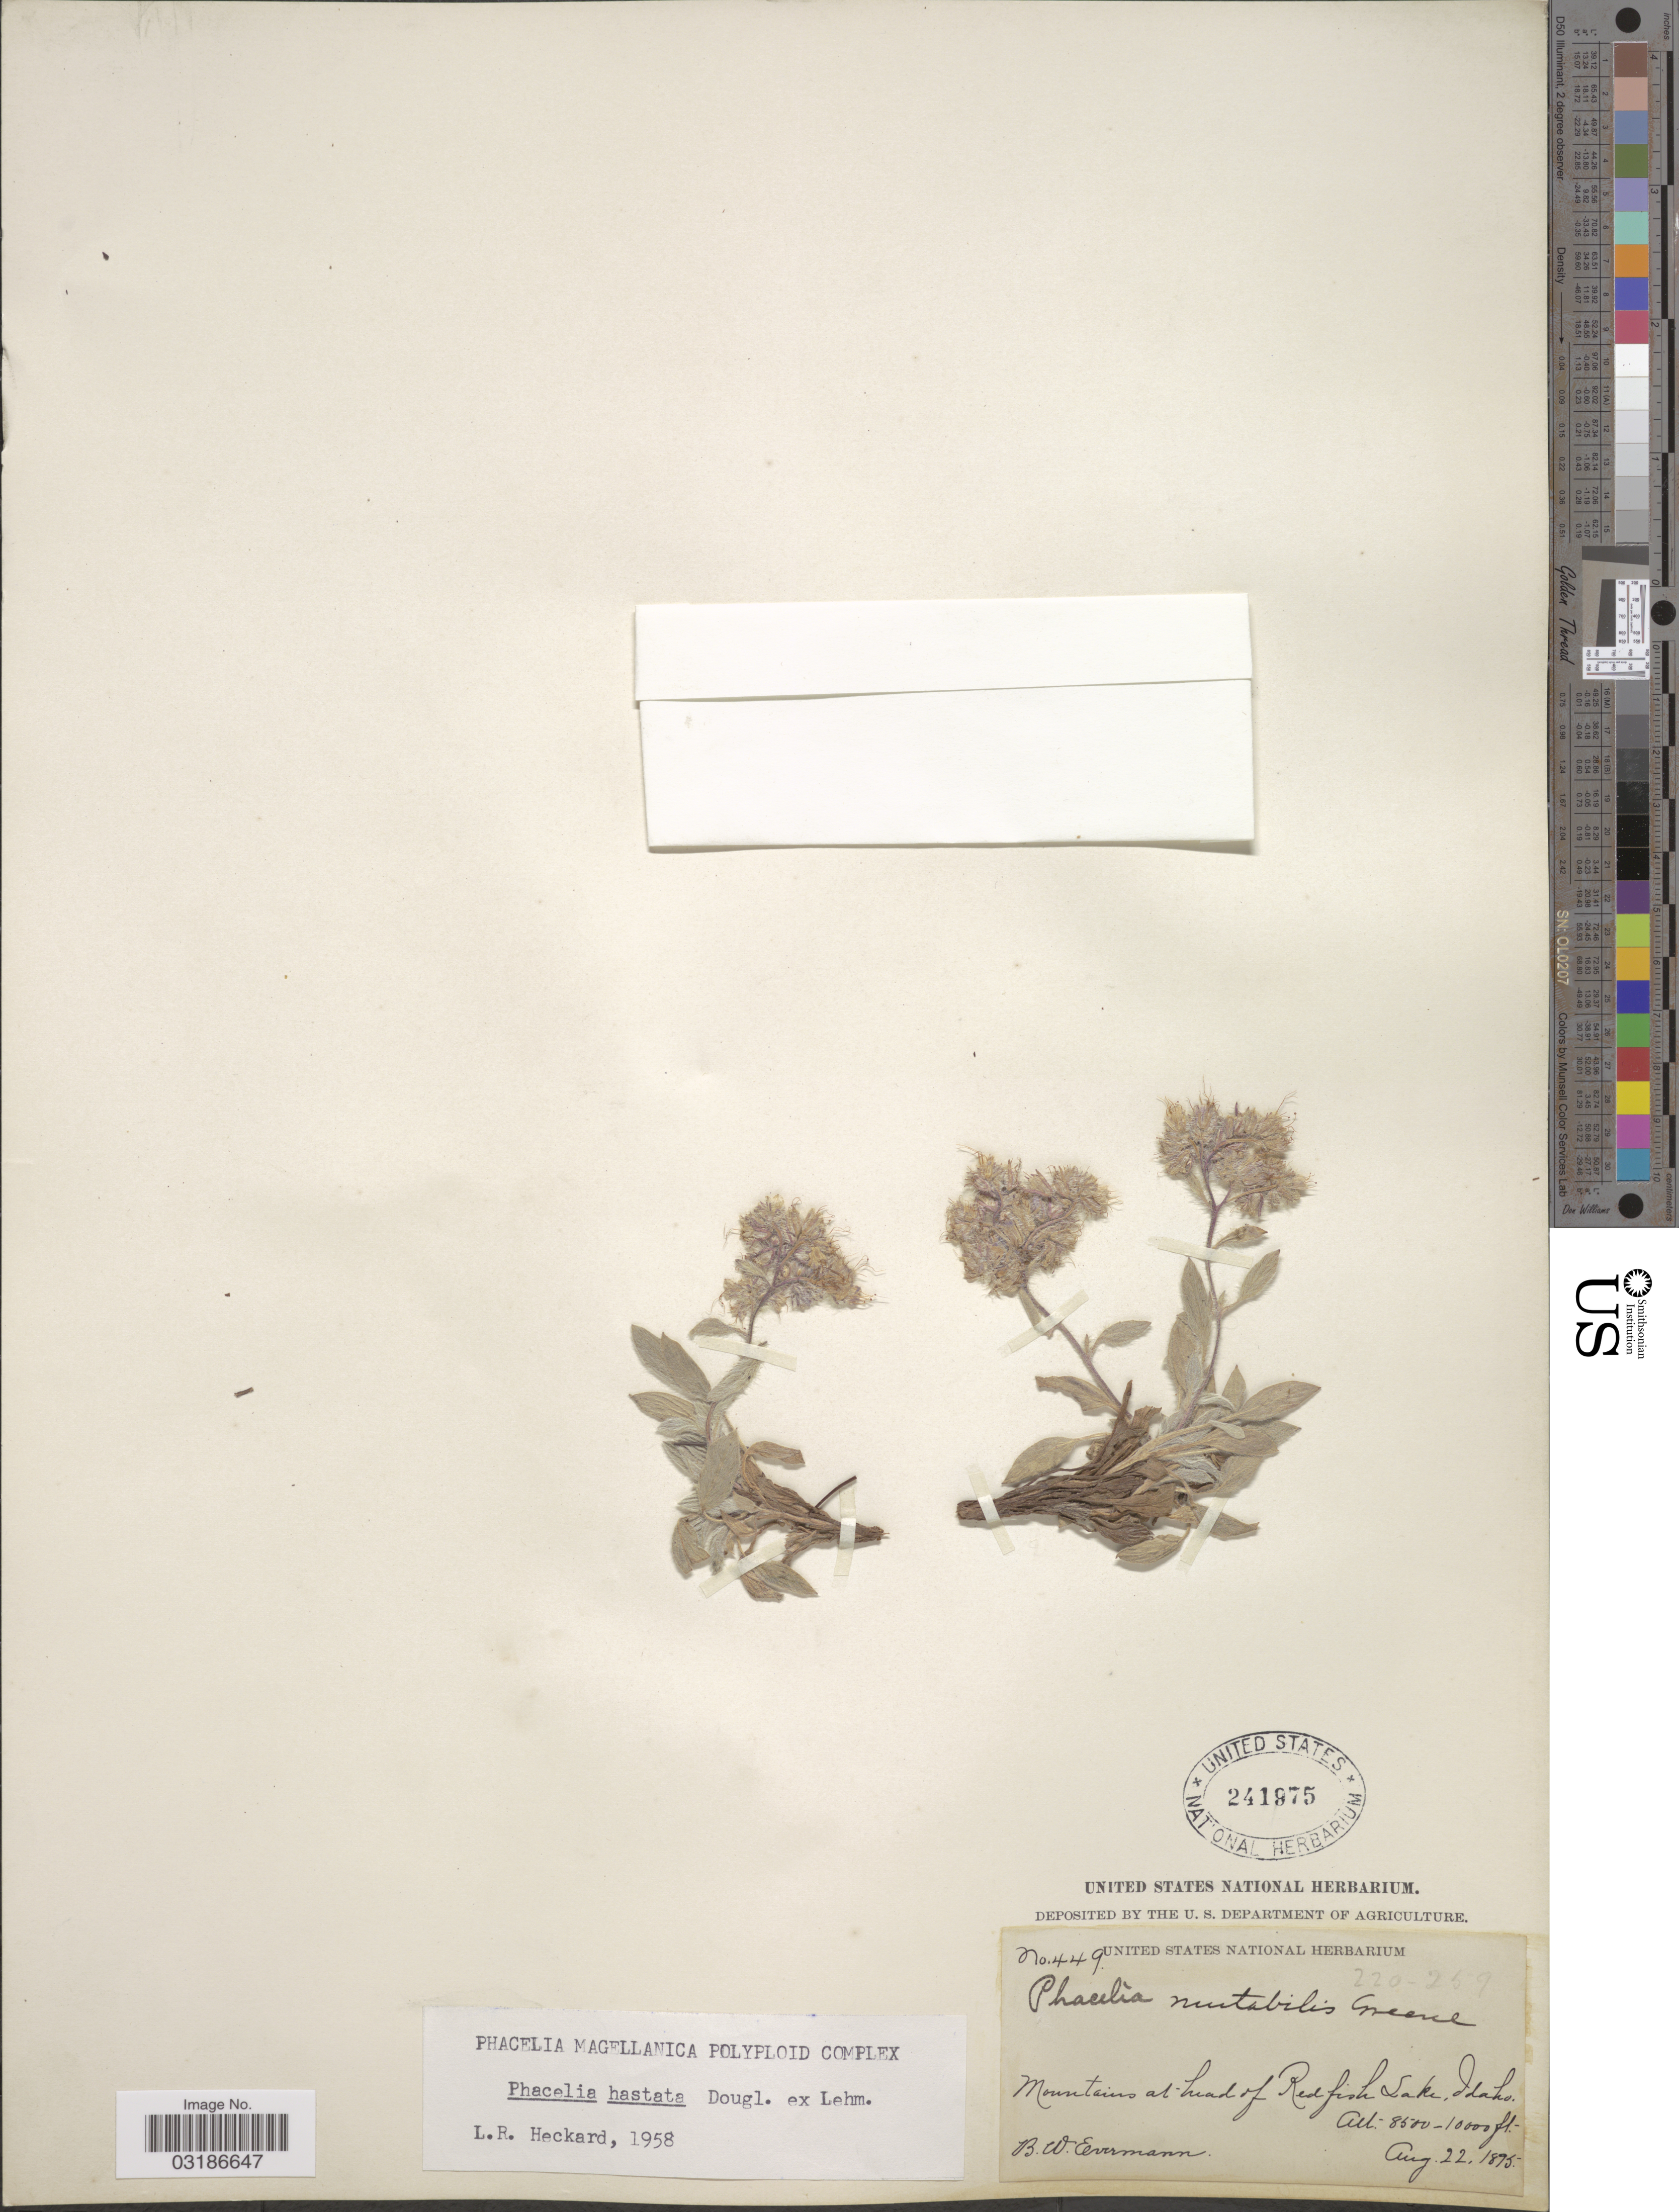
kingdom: Plantae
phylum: Tracheophyta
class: Magnoliopsida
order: Boraginales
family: Hydrophyllaceae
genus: Phacelia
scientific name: Phacelia hastata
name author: Douglas ex Lehm.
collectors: B. W. Evermann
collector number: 449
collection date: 1895-08-22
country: United States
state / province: Idaho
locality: Mountains at head of Red fish Lake, Idaho.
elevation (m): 2591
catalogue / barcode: US 241975